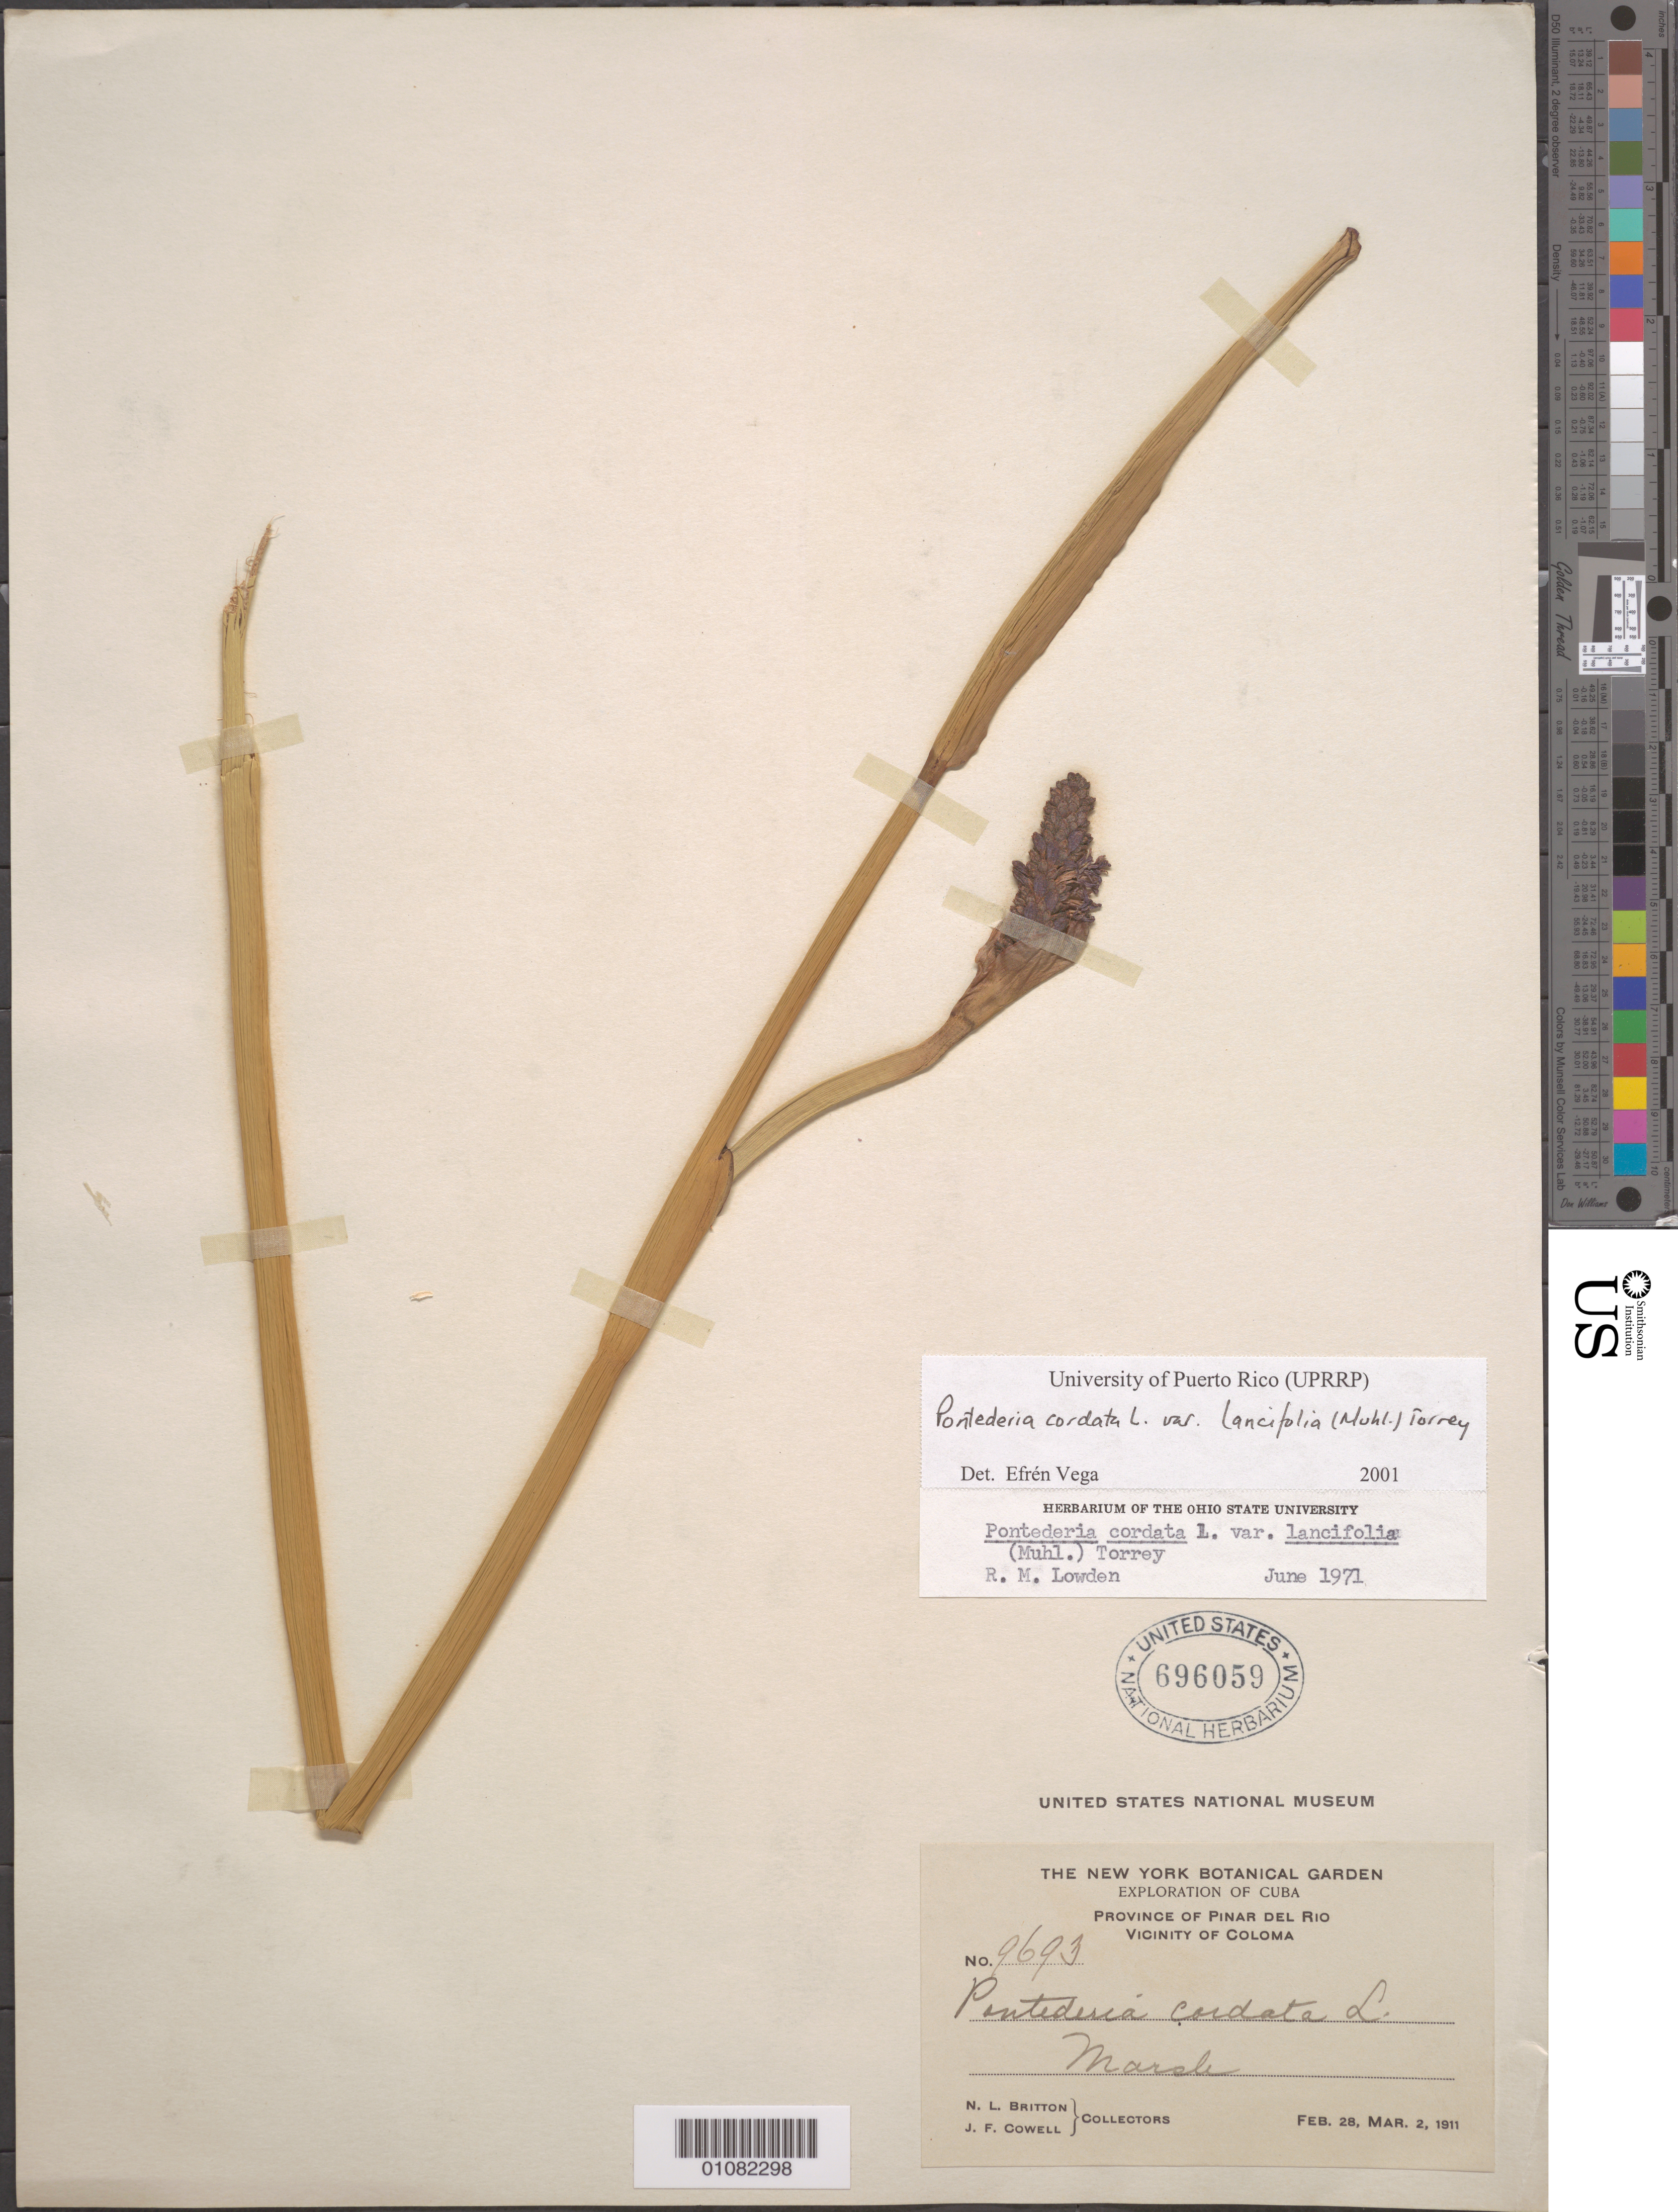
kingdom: Plantae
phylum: Tracheophyta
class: Liliopsida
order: Commelinales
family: Pontederiaceae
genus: Pontederia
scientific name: Pontederia cordata var. lanceolata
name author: Griseb.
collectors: N. Britton & J. F. Cowell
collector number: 9693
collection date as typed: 28 Feb 1911 and 02 Mar 1911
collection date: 1911-02-28,1911-03-02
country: Cuba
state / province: Pinar del Rio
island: Cuba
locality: Vicinity of Coloma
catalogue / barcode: US 696059